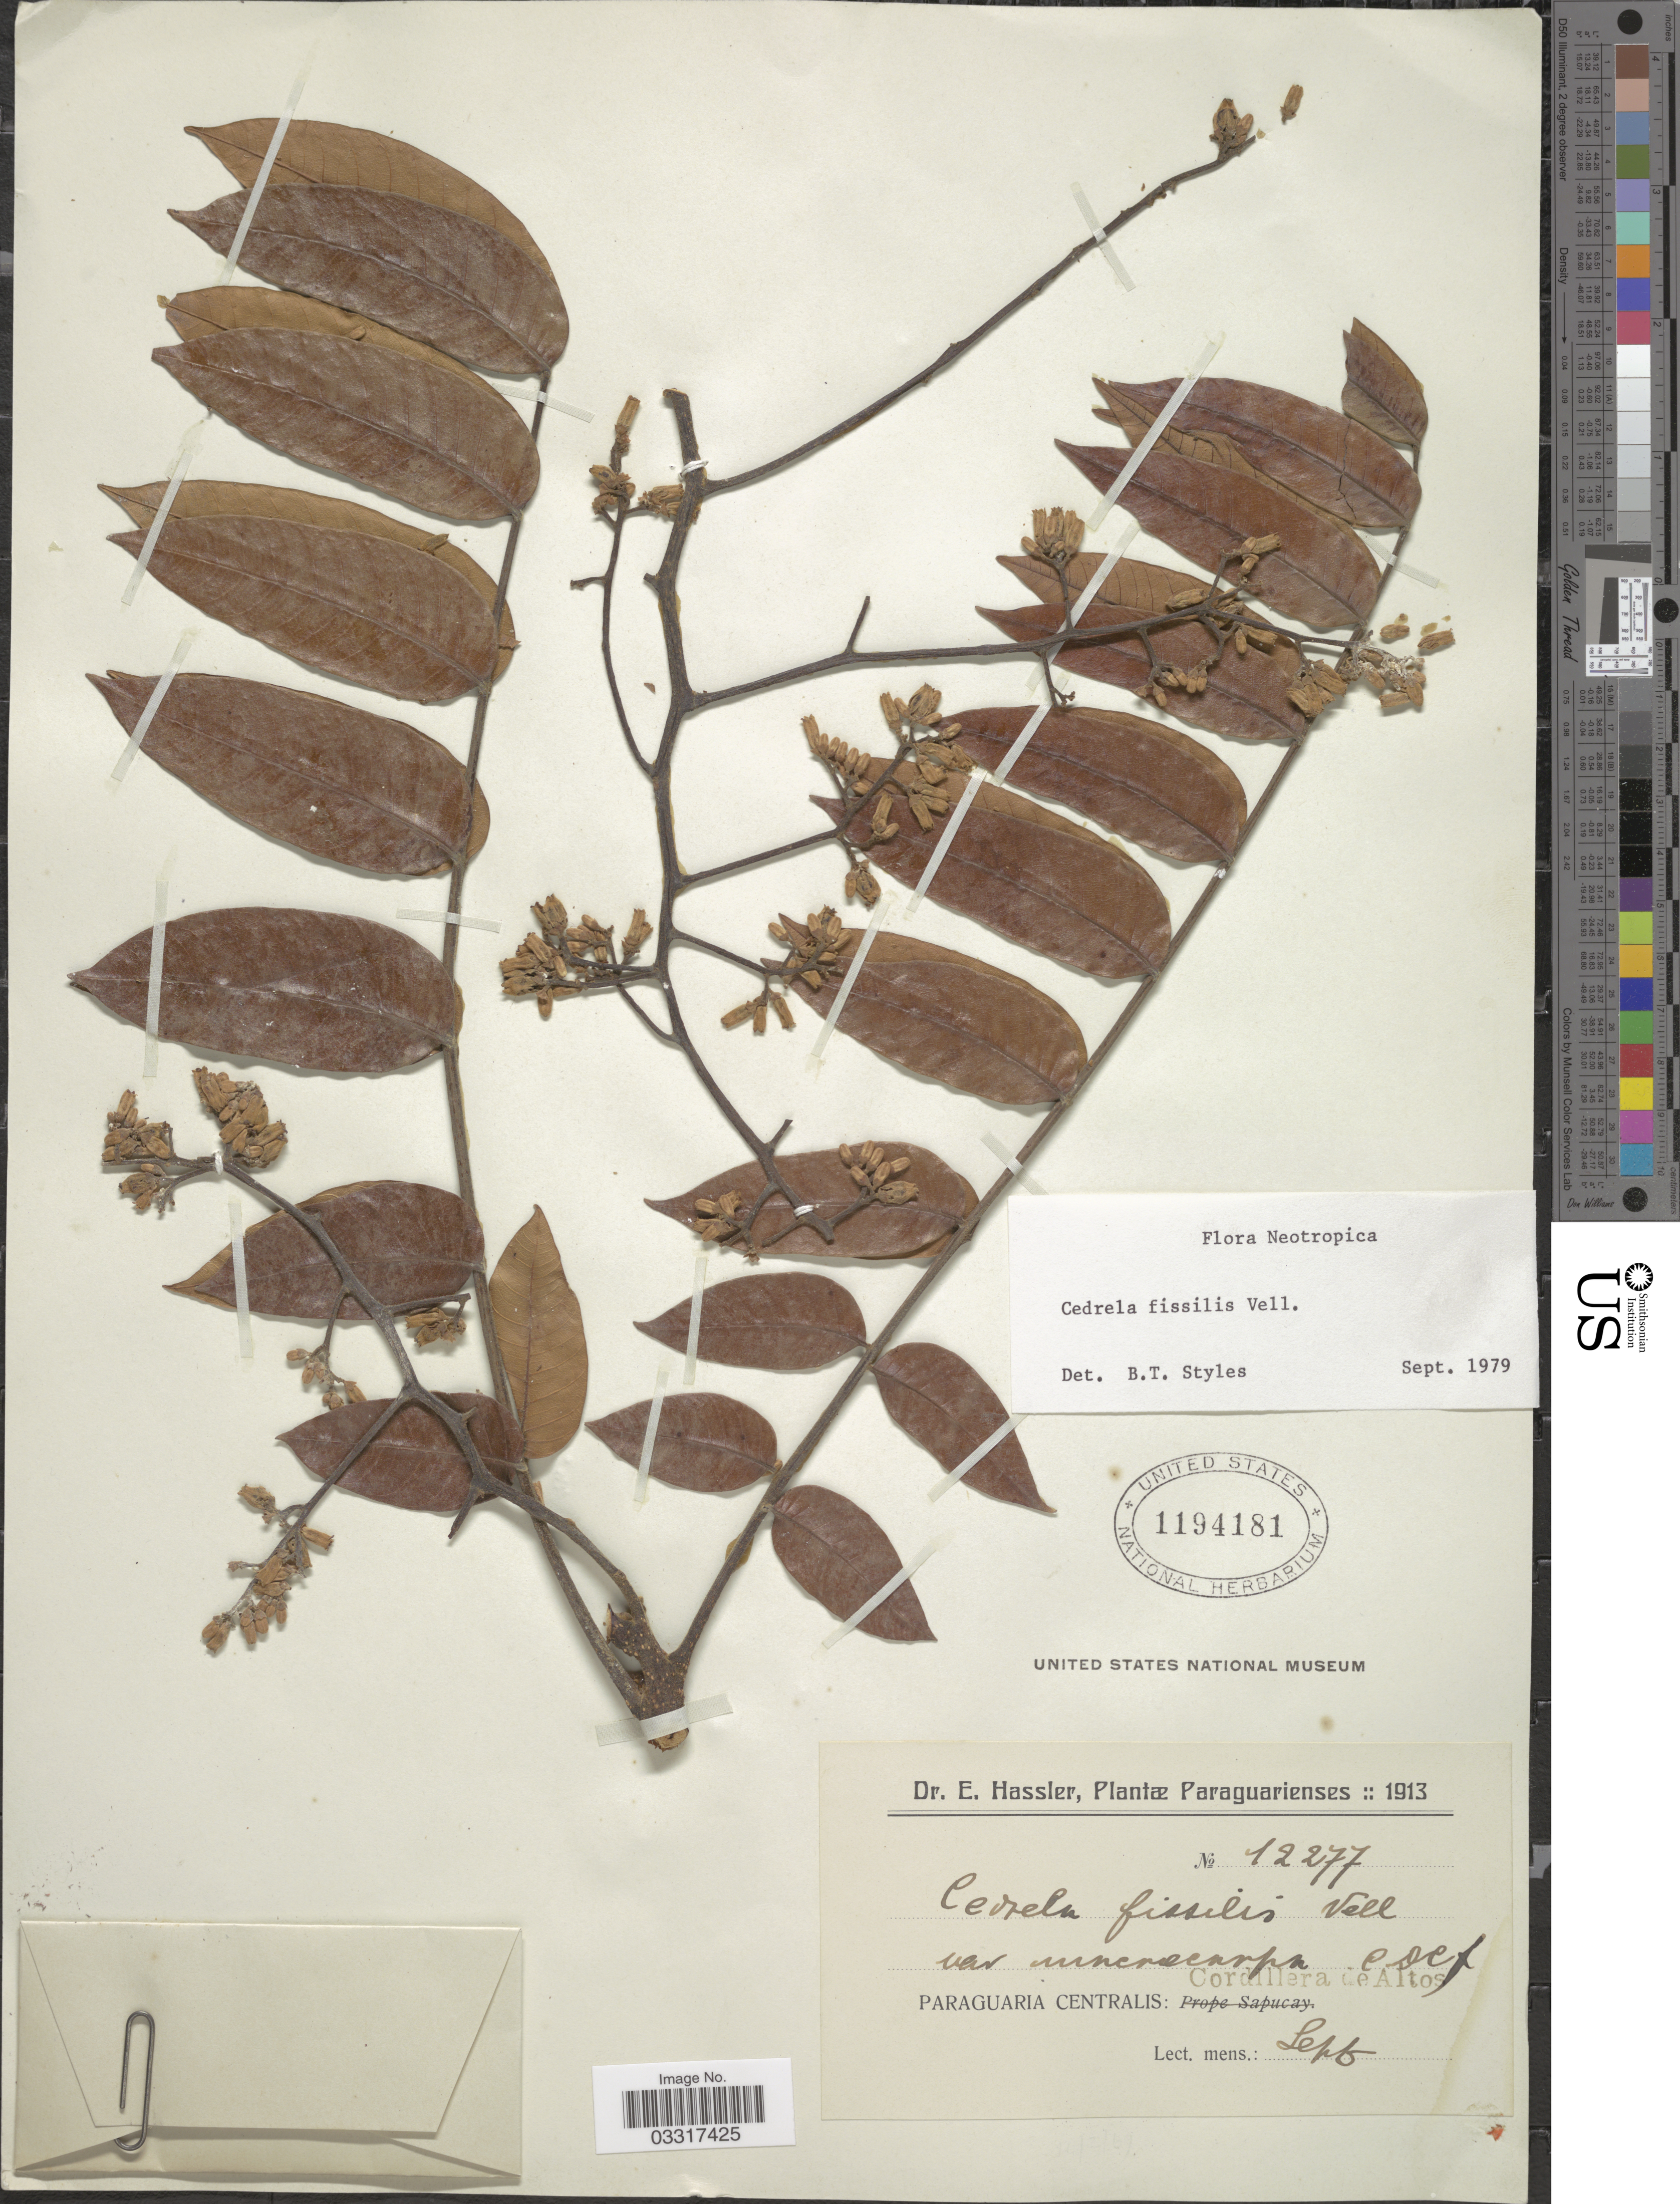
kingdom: Plantae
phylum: Tracheophyta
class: Magnoliopsida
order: Sapindales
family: Meliaceae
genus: Cedrela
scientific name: Cedrela fissilis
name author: Vell.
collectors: E. Hassler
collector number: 12277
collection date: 1913-09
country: Paraguay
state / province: Central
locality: Paraguaria Centralis: Cordillera de Altos.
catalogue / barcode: US 1194181